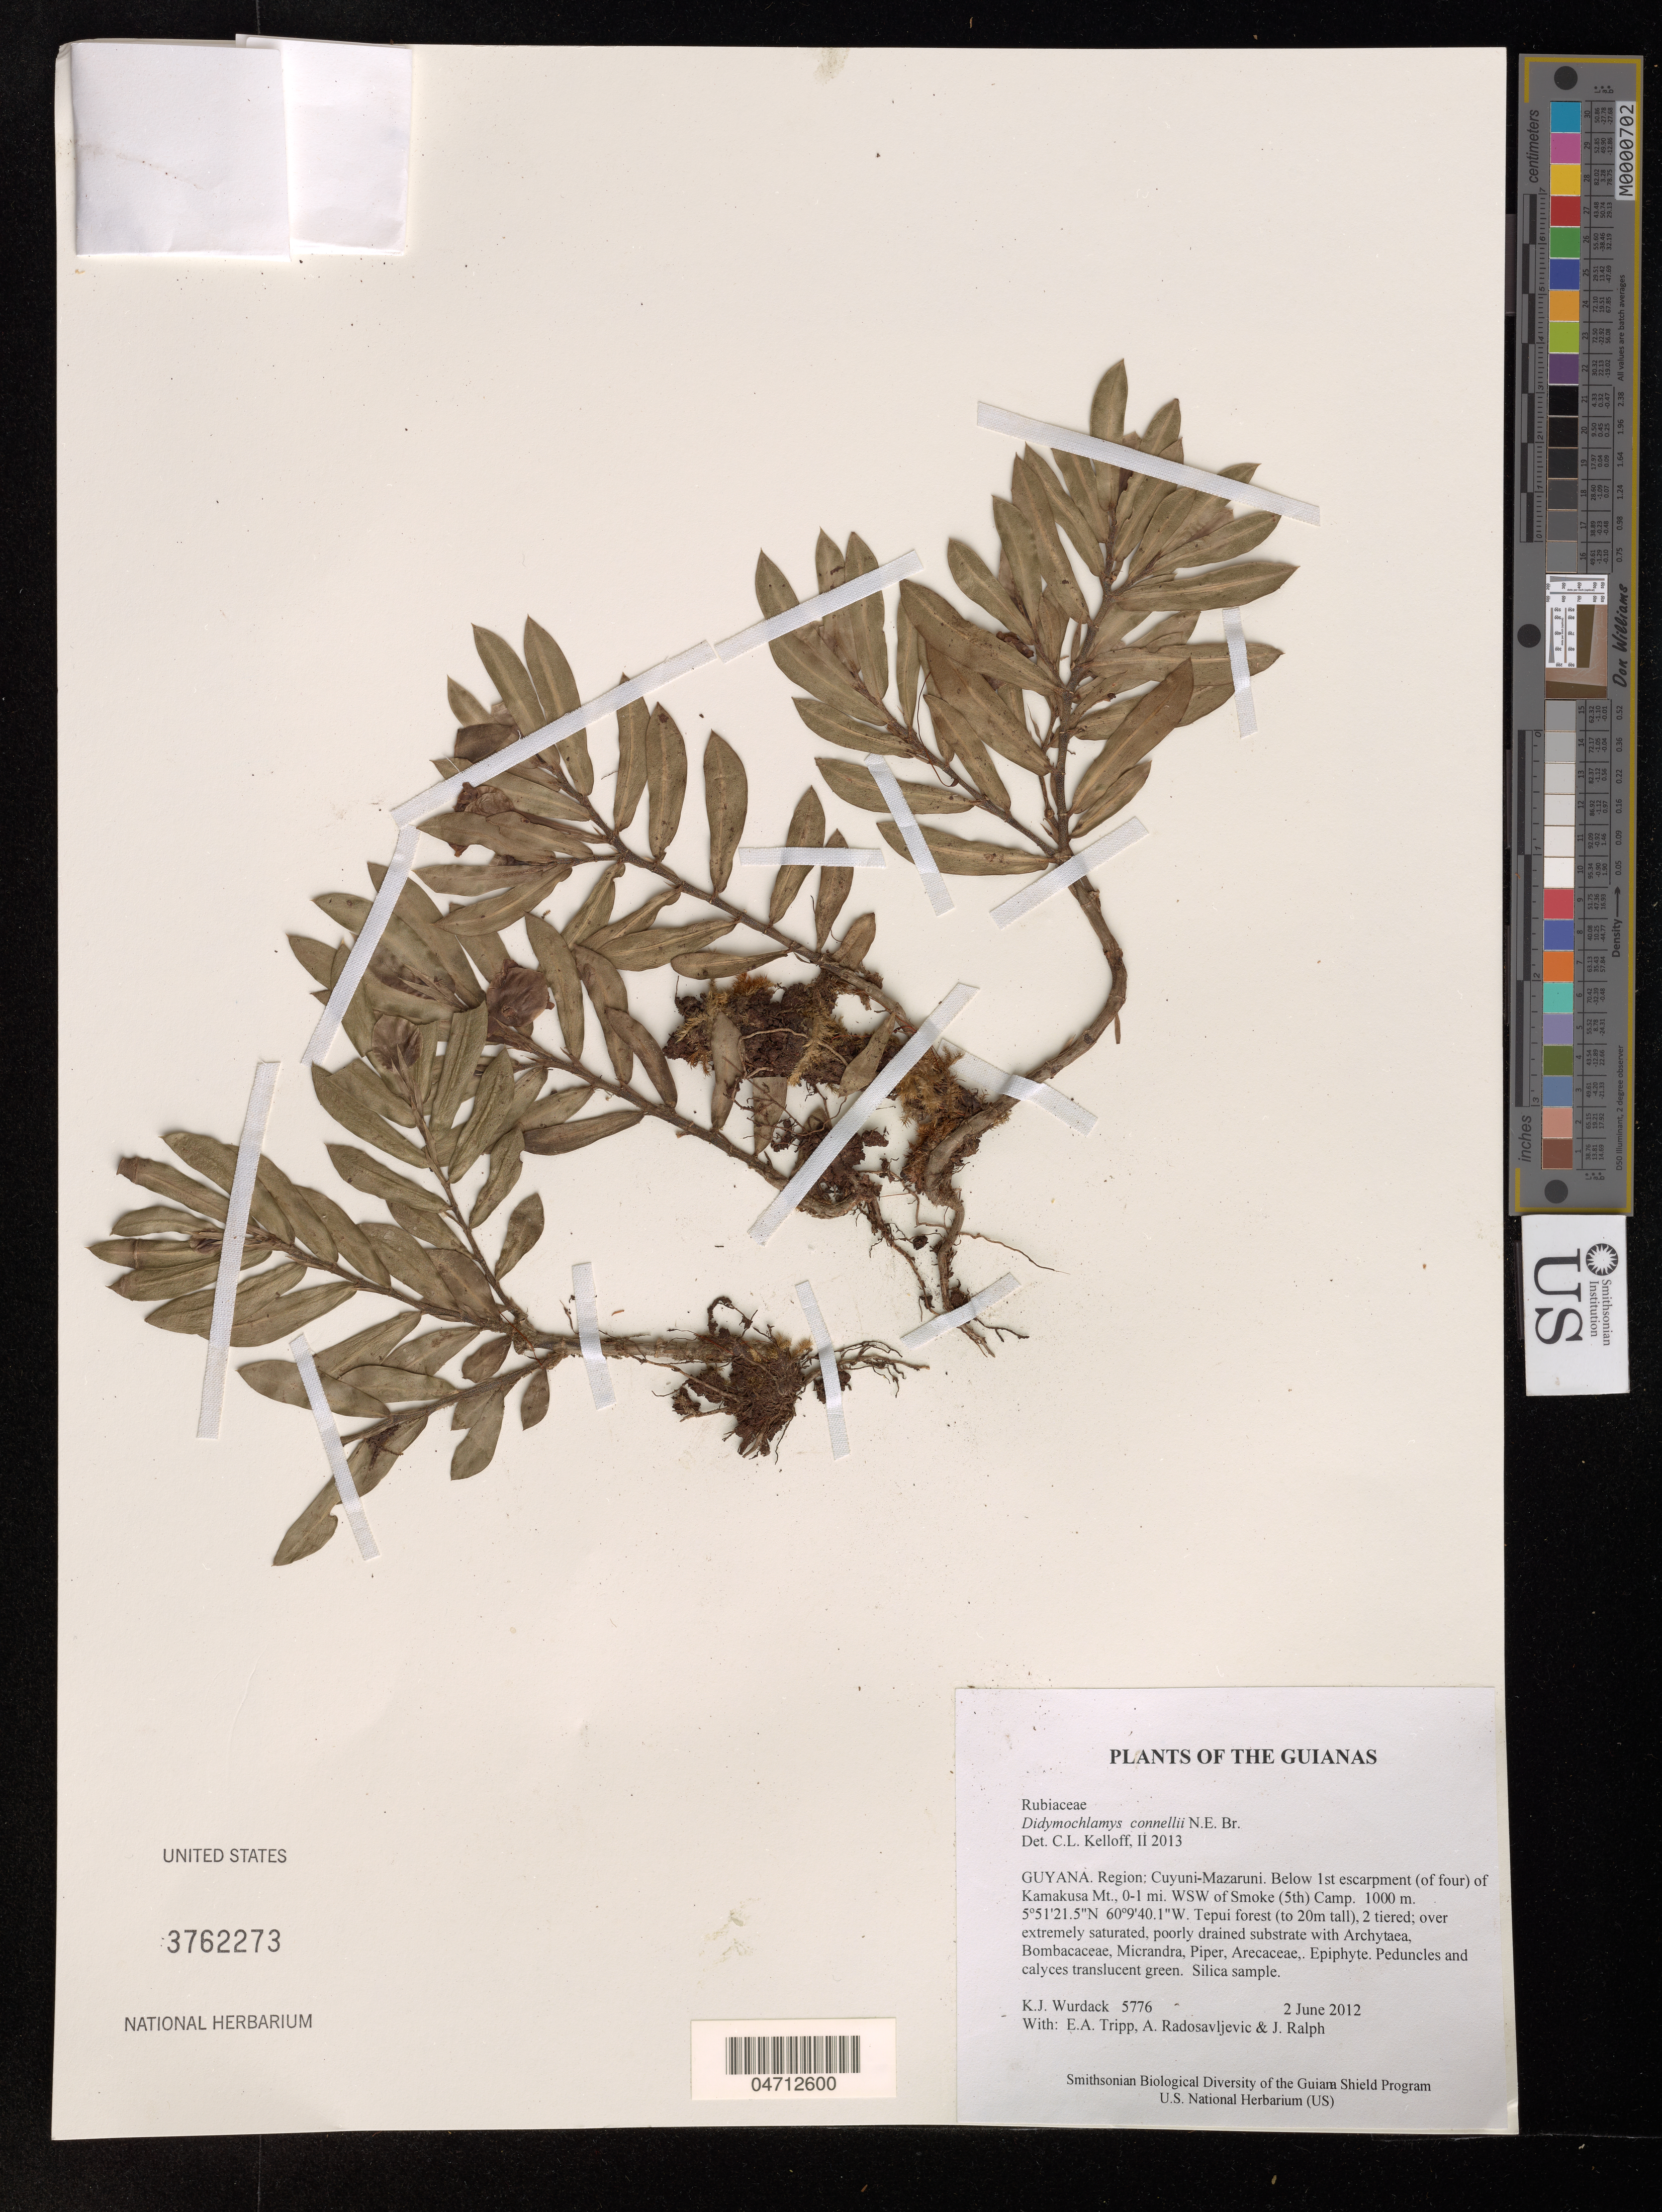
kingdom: Plantae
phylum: Tracheophyta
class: Magnoliopsida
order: Gentianales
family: Rubiaceae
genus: Didymochlamys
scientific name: Didymochlamys connellii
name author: N.E. Br.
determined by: Kelloff, Carol L., (US), Smithsonian Institution - National Museum of Natural History (UNITED STATES)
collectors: K. Wurdack, E. Tripp, A. Radosavljevic & J. Ralph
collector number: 5776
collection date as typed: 2 June 2012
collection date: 2012-06-02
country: Guyana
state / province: Cuyuni-Mazaruni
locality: Below 1st escarpment (of four) of Kamakusa Mt., 0-1 mi. WSW of Smoke (5th) Camp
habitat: Tepui forest (to 20m tall), 2 tiered; over extremely saturated, poorly drained substrate with Archytaea, Bombacaceae, Micrandra, Piper, Arecaceae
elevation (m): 1000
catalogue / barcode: US 3762273